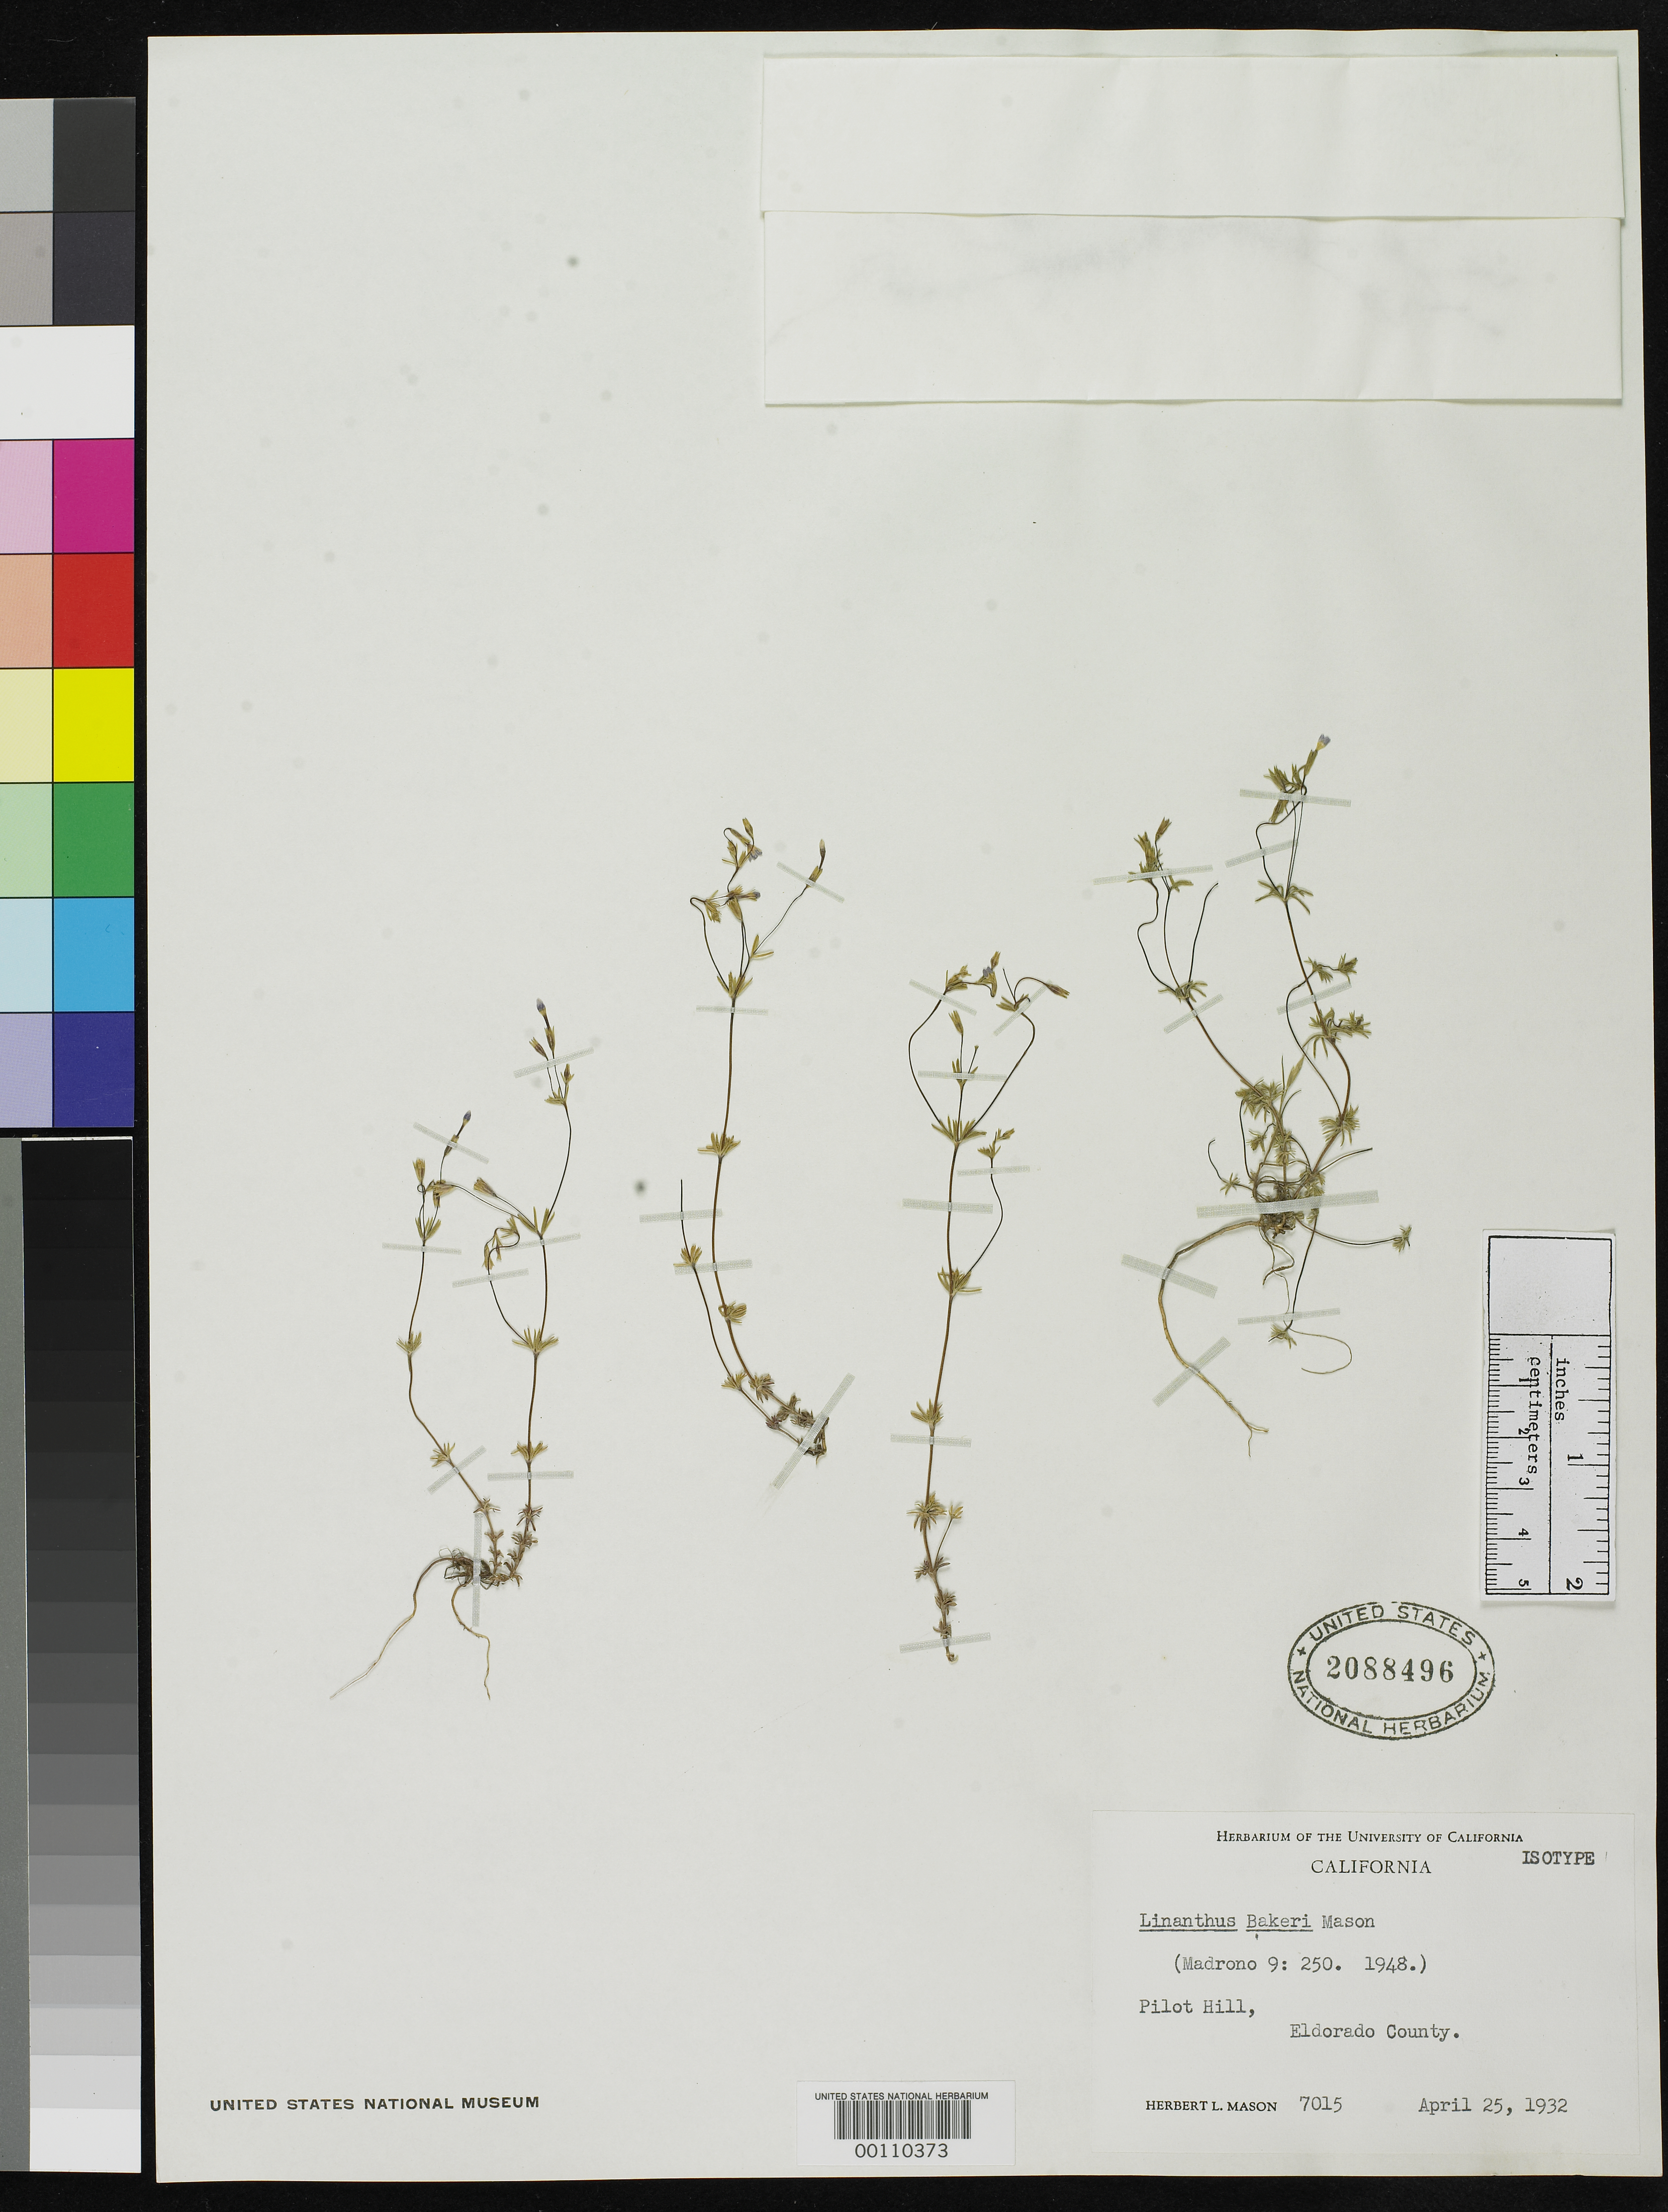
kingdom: Plantae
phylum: Tracheophyta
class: Magnoliopsida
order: Ericales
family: Polemoniaceae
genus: Linanthus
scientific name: Linanthus bakeri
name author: H. Mason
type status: Isotype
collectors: H. L. Mason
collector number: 7015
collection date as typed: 25 Apr 1932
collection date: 1932-04-25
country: United States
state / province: California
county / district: El Dorado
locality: Pilot Hill.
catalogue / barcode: US 2088496